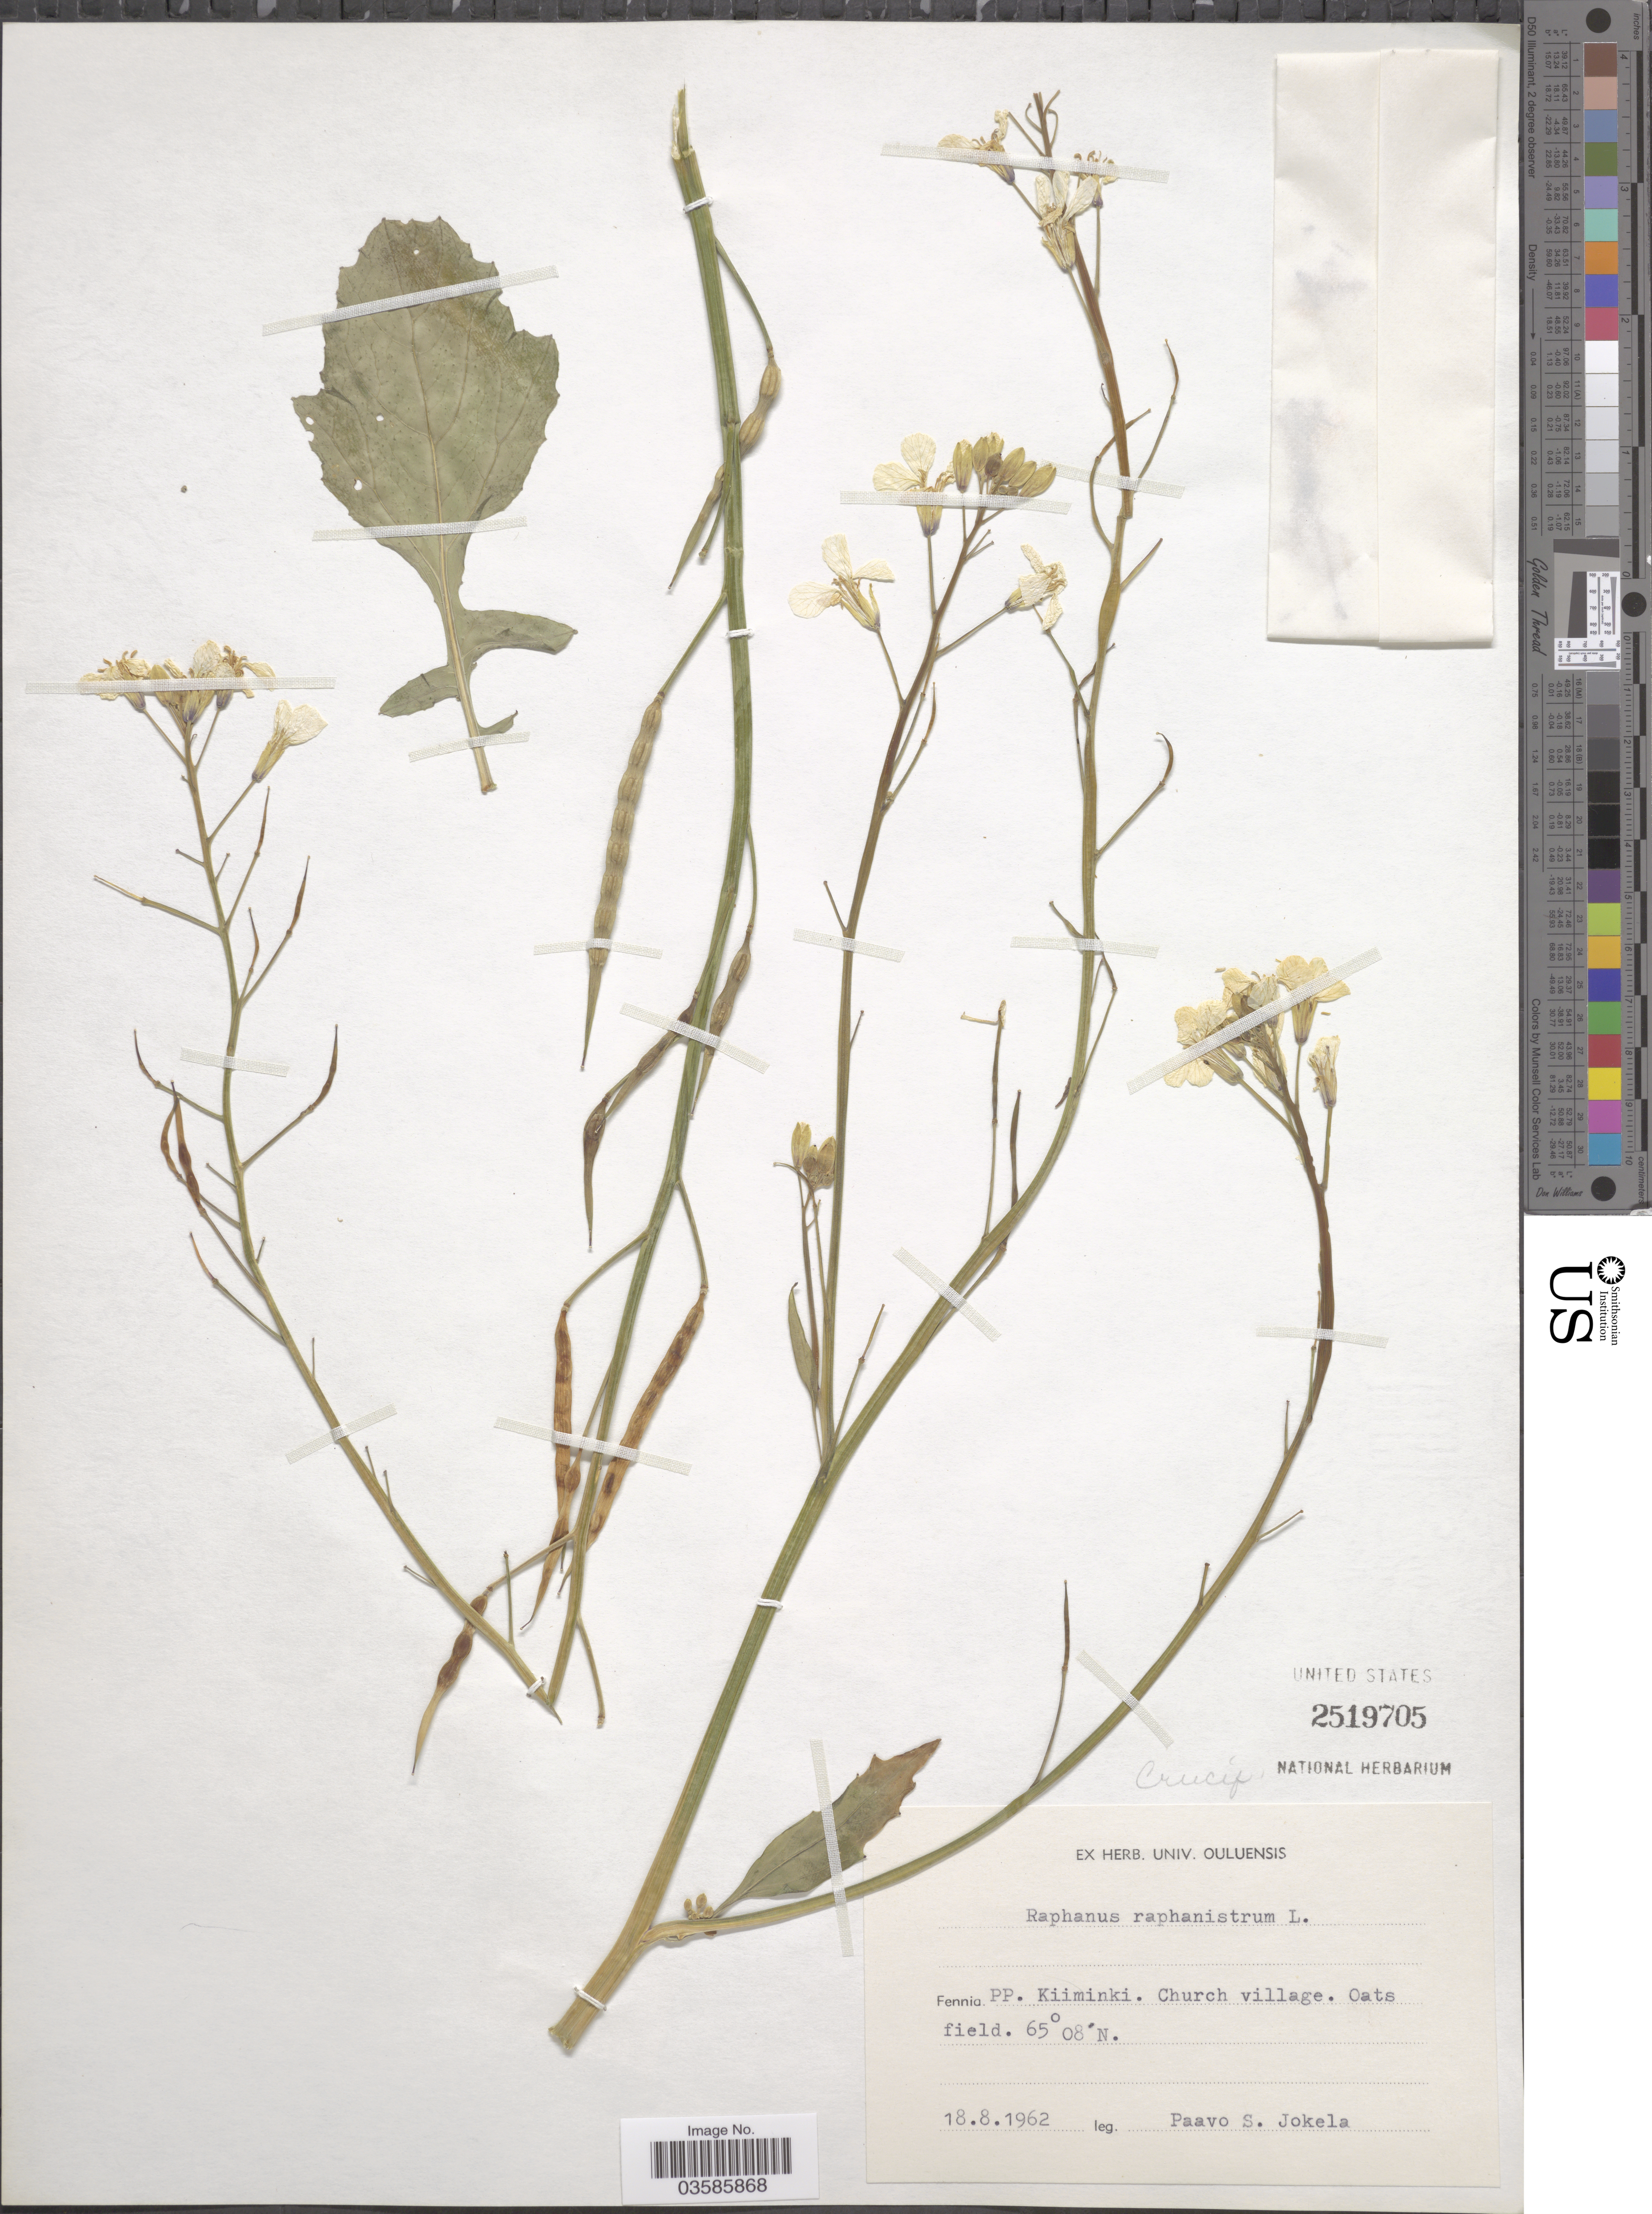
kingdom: Plantae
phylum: Tracheophyta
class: Magnoliopsida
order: Brassicales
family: Brassicaceae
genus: Raphanus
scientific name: Raphanus raphanistrum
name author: L.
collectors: P. Jokela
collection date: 1962-08-18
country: Finland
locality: PP. Kiiminki. Church village. Oats field.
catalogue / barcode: US 2519705